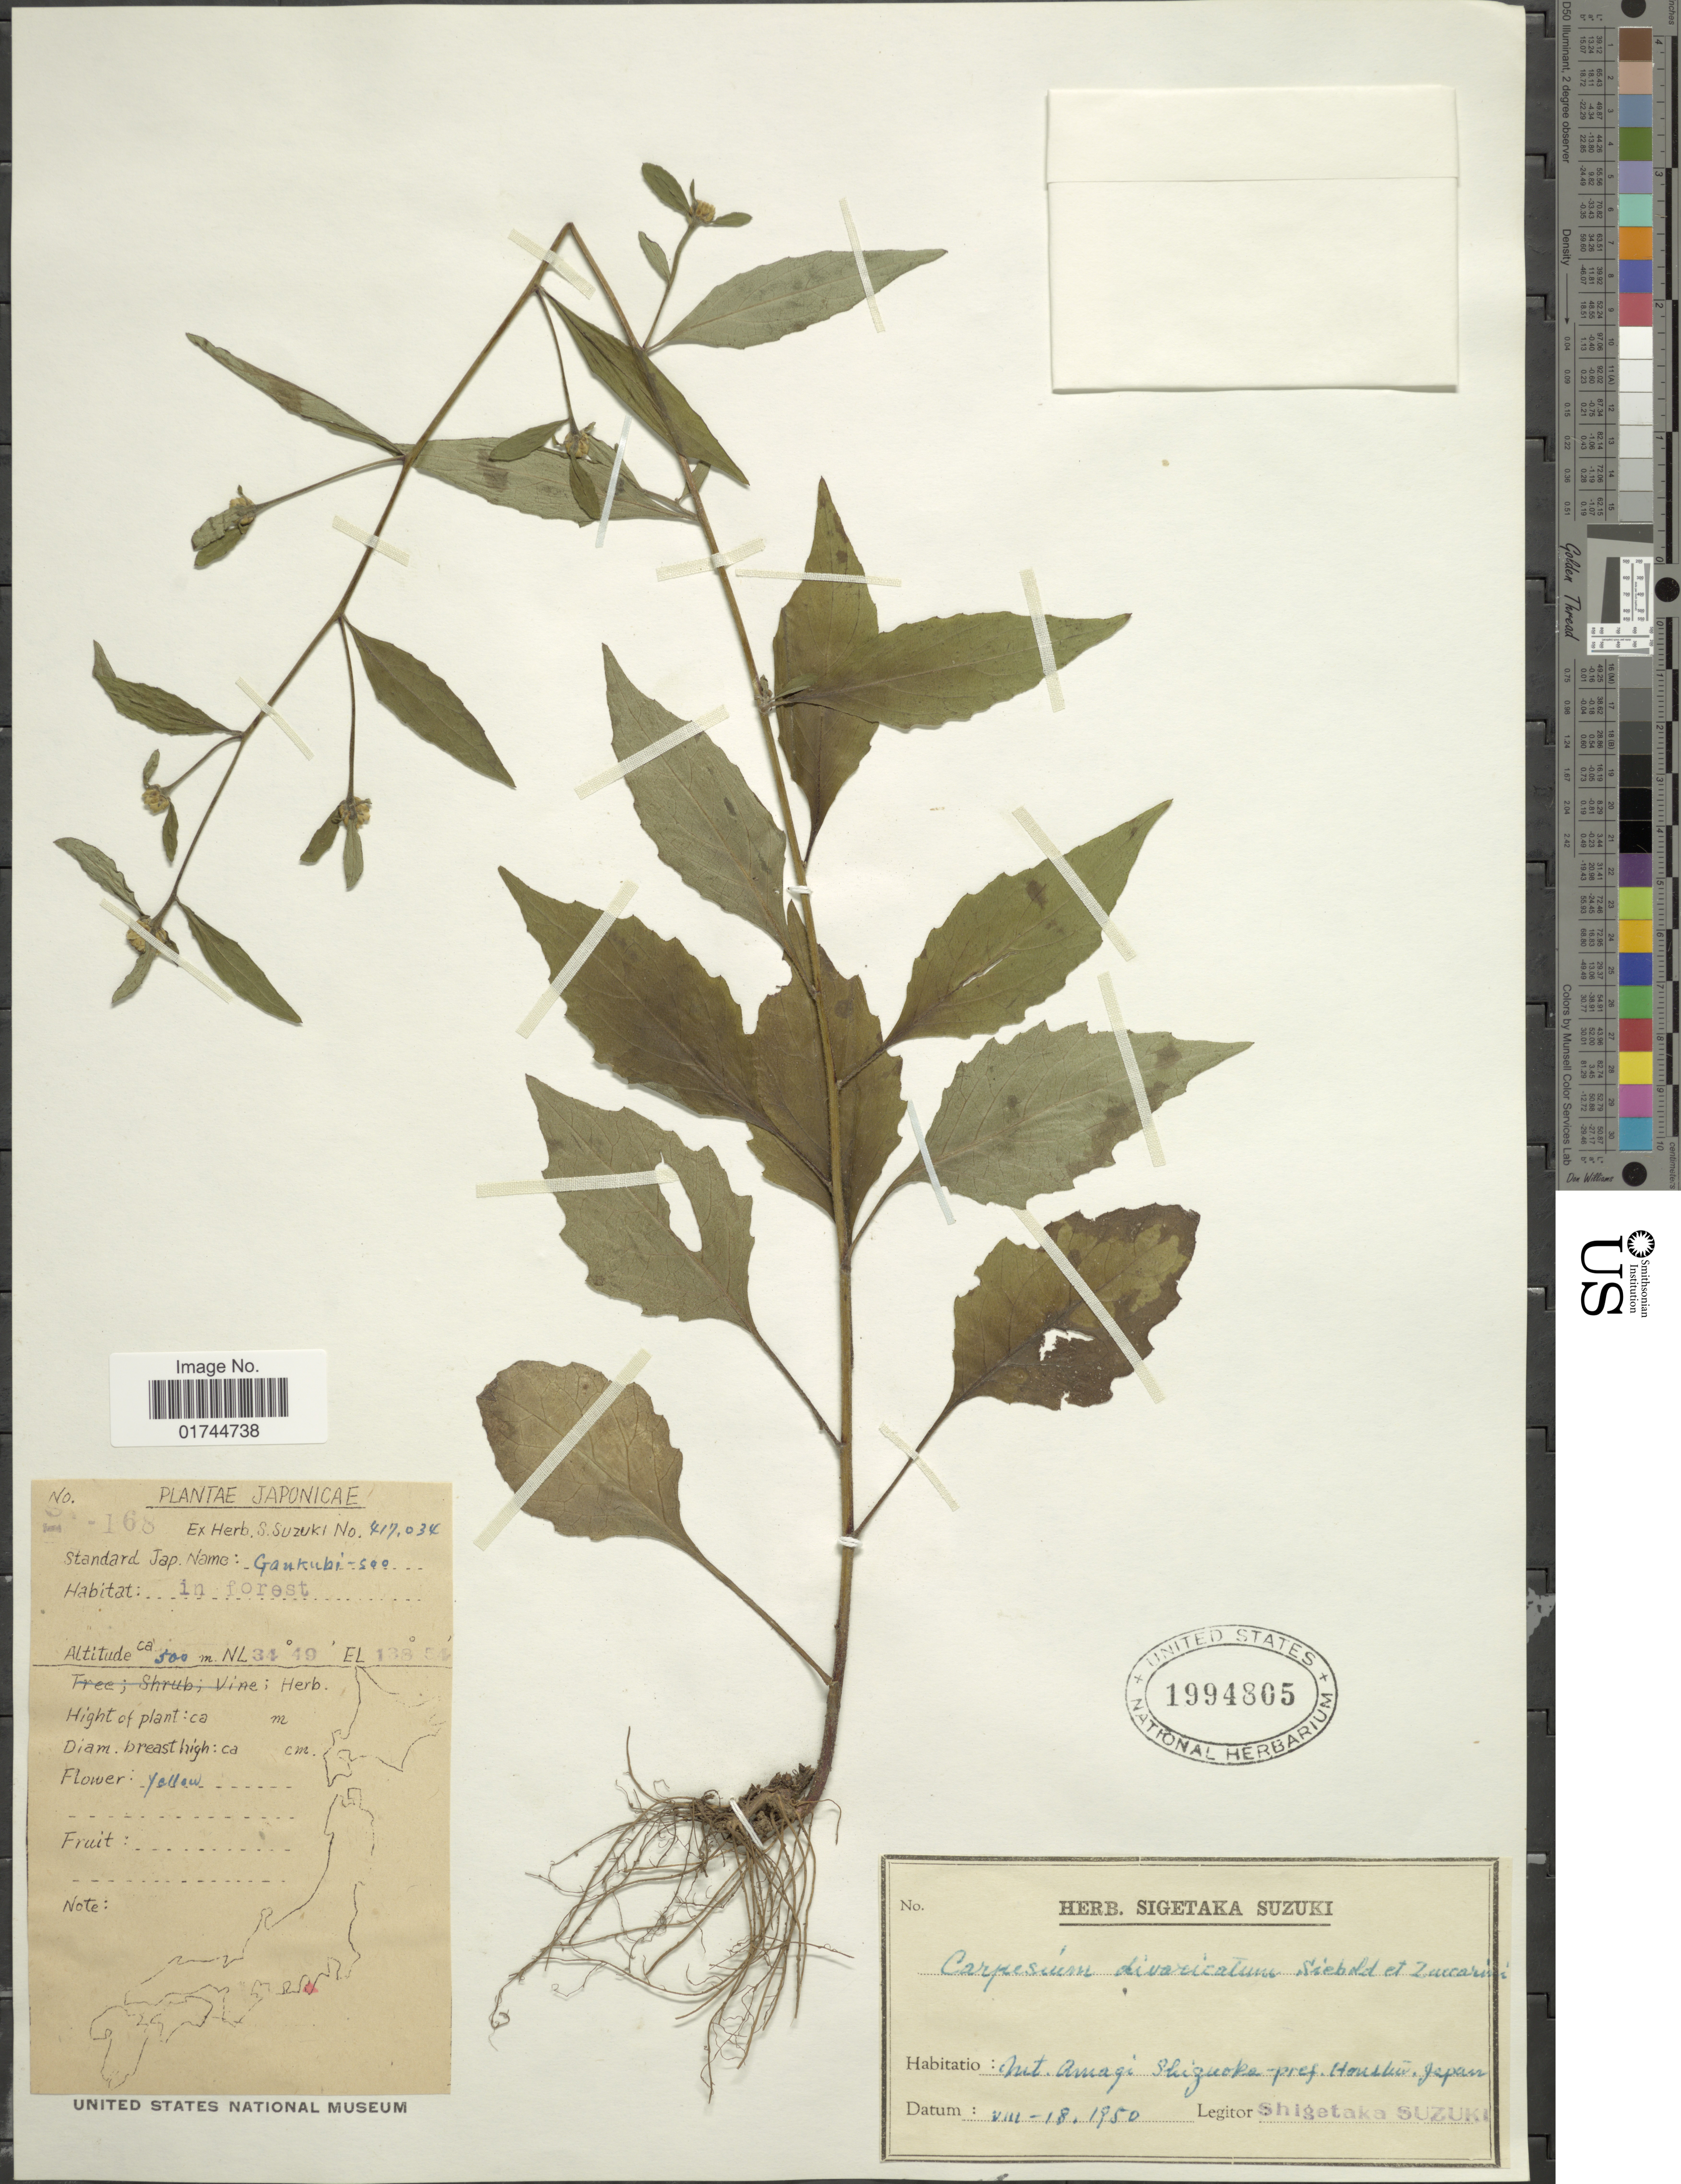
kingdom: Plantae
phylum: Tracheophyta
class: Magnoliopsida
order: Asterales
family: Asteraceae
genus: Carpesium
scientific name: Carpesium divarticatum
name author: Siebold & Zucc.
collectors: S. Suzuki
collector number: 417,034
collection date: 1950-08-18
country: Japan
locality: Mt. Amagi, Shizuoka- pref. Honshu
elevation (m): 500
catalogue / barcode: US 1994805